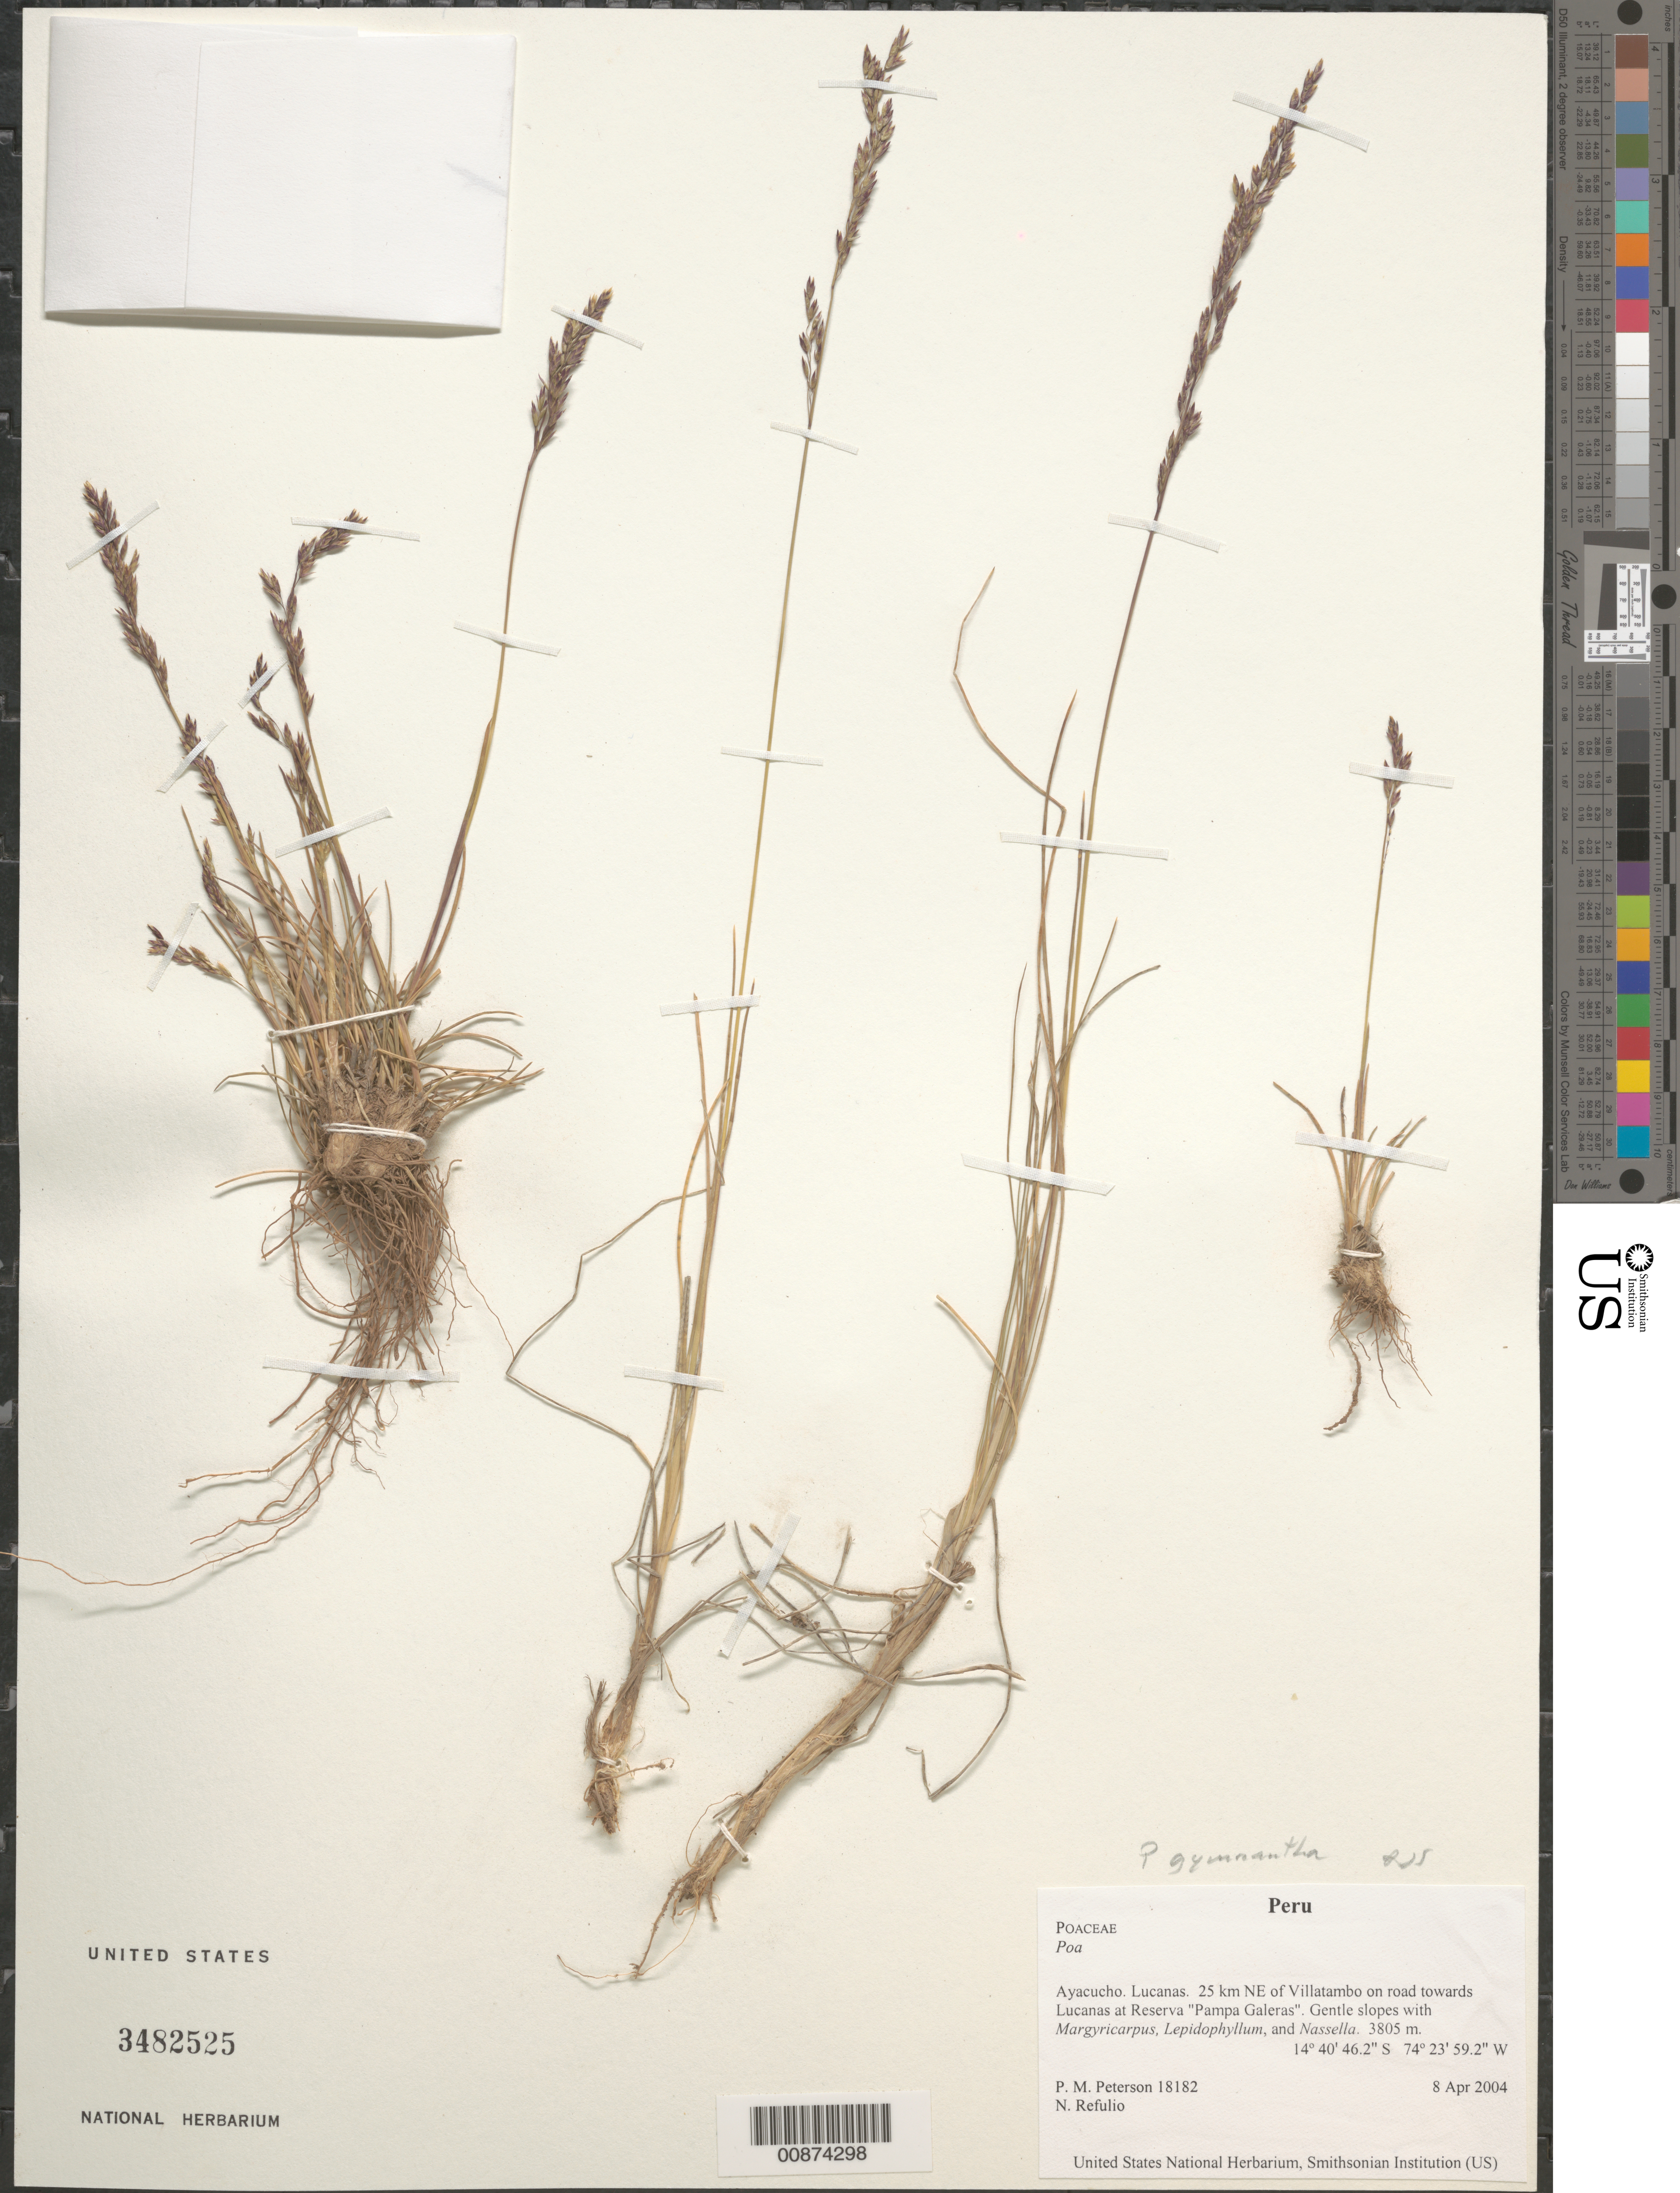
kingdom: Plantae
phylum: Tracheophyta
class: Liliopsida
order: Poales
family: Poaceae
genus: Poa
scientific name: Poa gymnantha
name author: Pilg.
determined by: Soreng, Robert J., Research Associate (BOT), Smithsonian Institution - National Museum of Natural History (UNITED STATES)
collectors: P. M. Peterson & N. Refulio-Rodríguez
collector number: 18182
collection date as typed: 08 Apr 2004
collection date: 2004-04-08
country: Peru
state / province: Ayacucho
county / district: Lucanas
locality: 25 km NE of Villatambo on road towards Lucanas at Reserva "Pampa Galeras". Gentle slopes with Margyricarpus, Lepidophyllum, and Nassella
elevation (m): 3805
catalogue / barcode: US 3482525